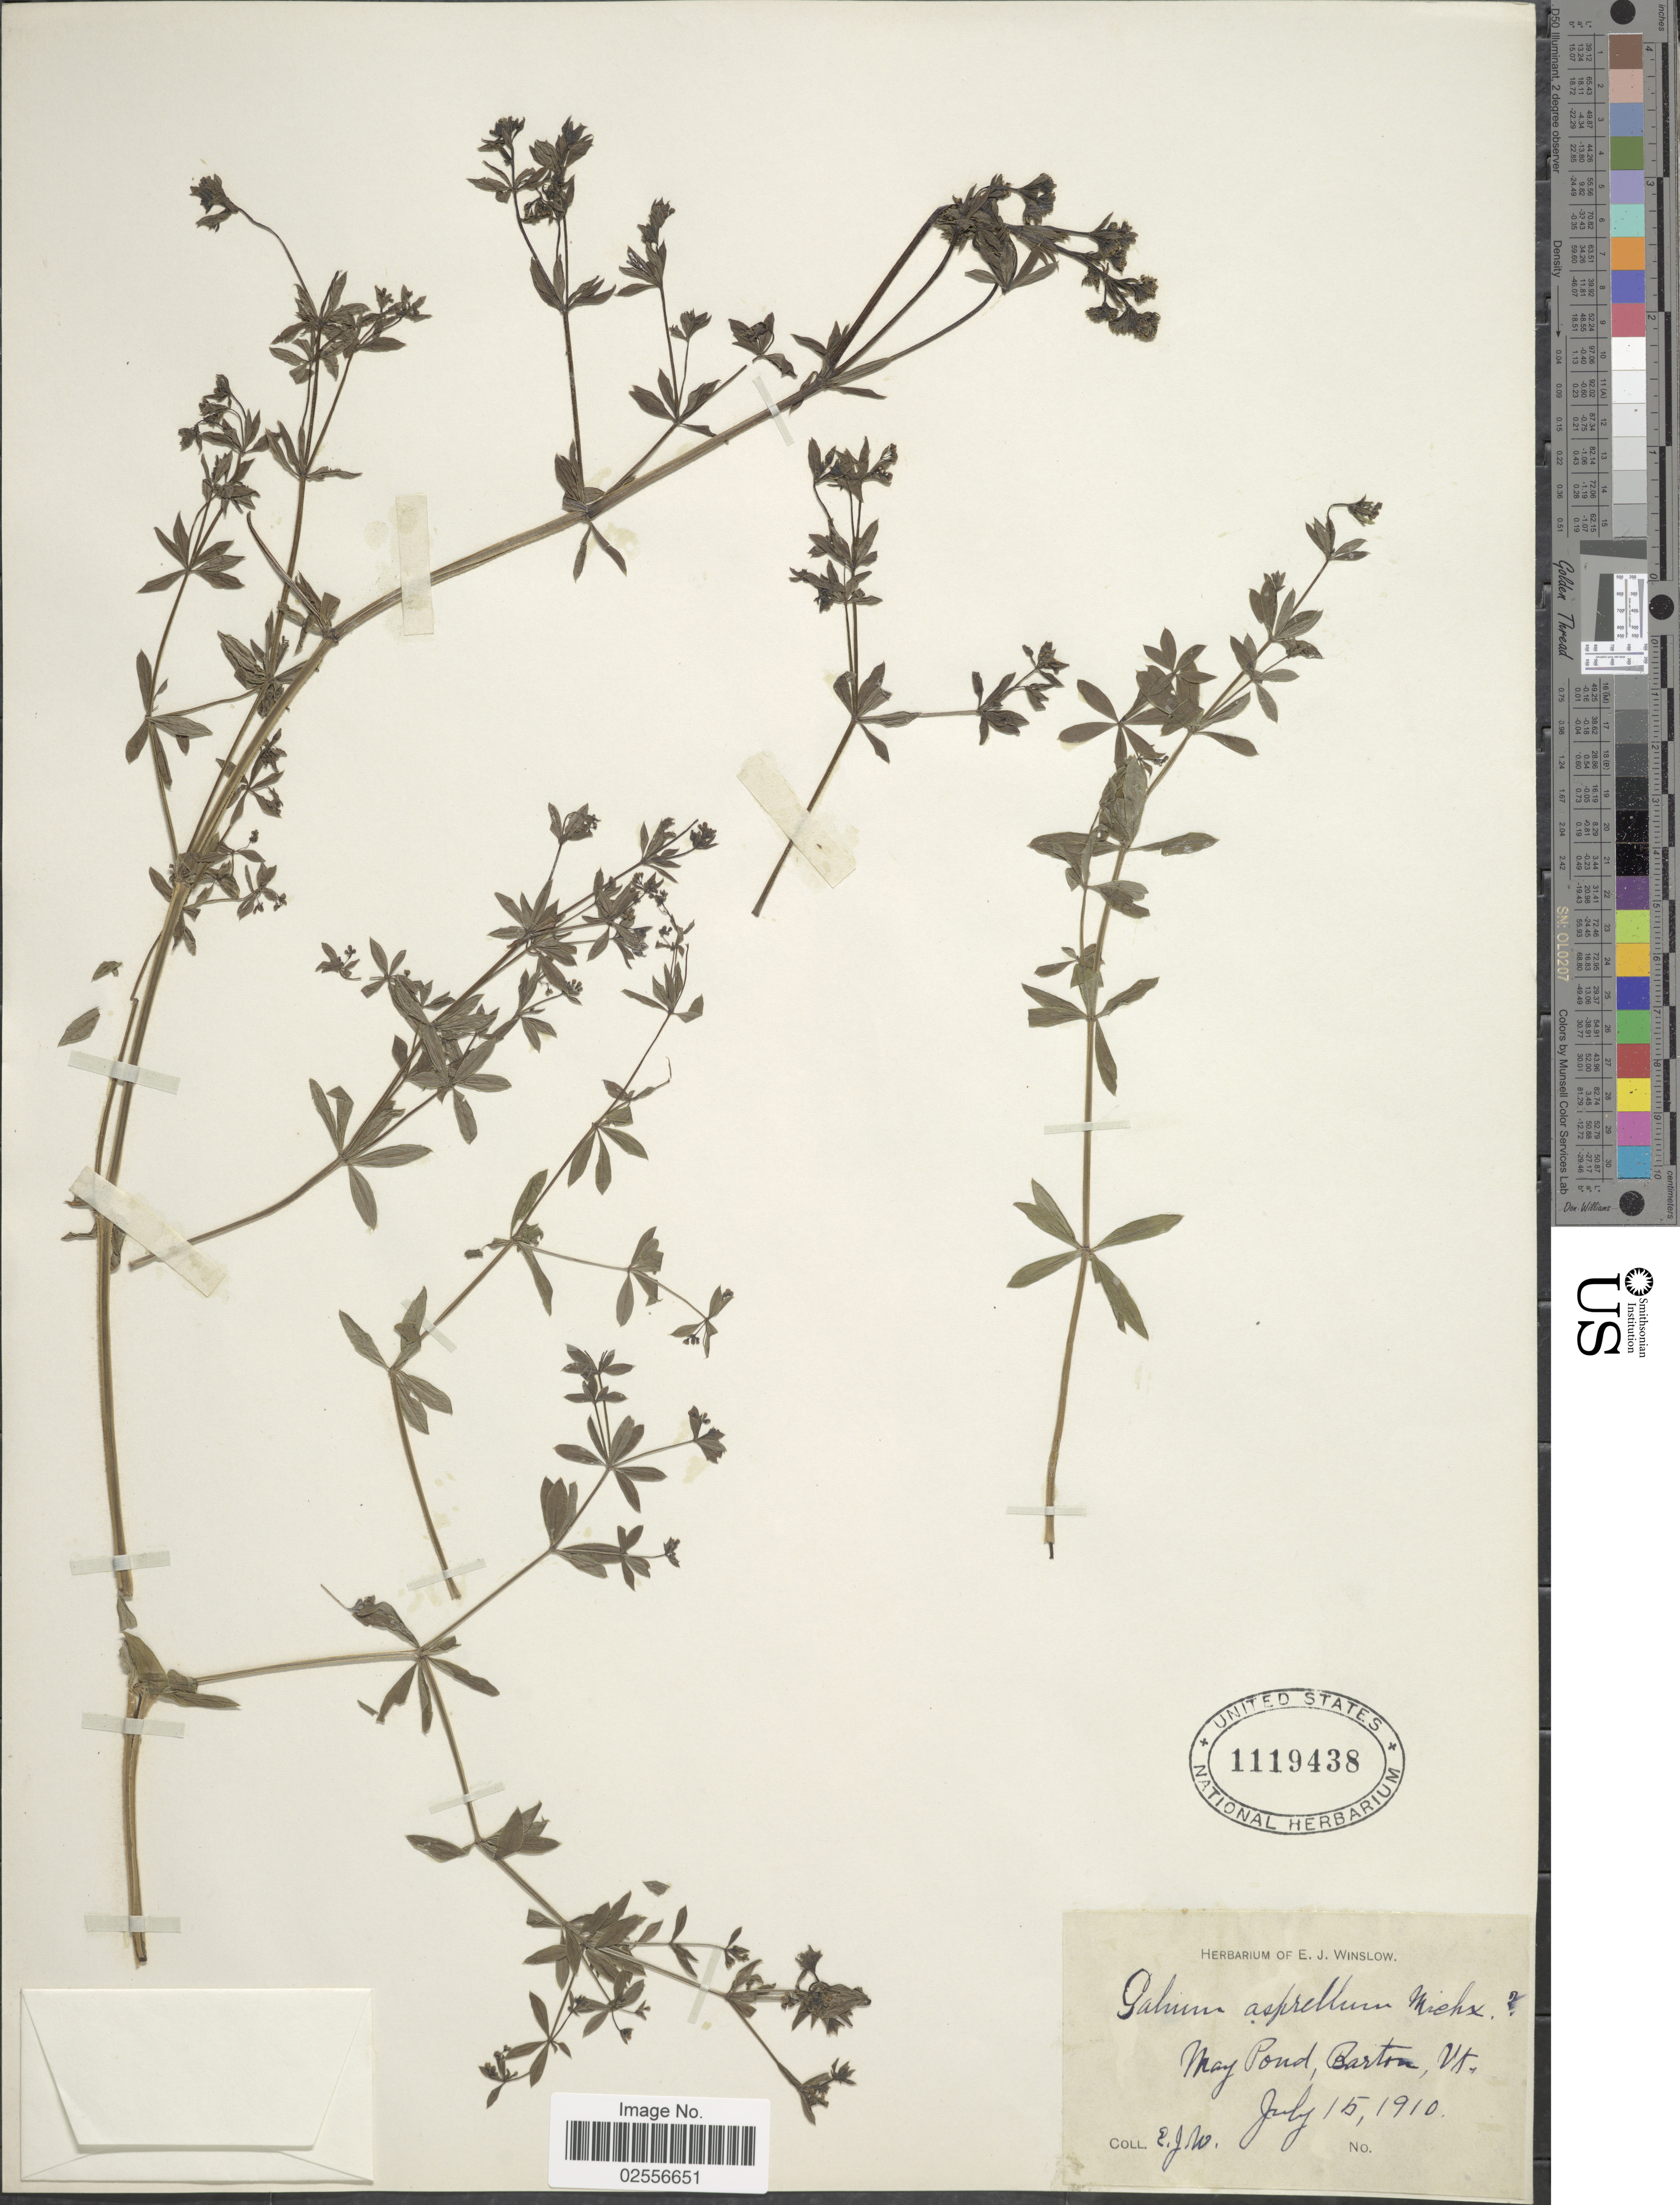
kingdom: Plantae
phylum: Tracheophyta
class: Magnoliopsida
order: Gentianales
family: Rubiaceae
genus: Galium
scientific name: Galium asprellum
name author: Michx.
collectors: E. Winslow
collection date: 1910-07-15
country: United States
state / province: Vermont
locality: May Pond, Barton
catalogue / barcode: US 1119438